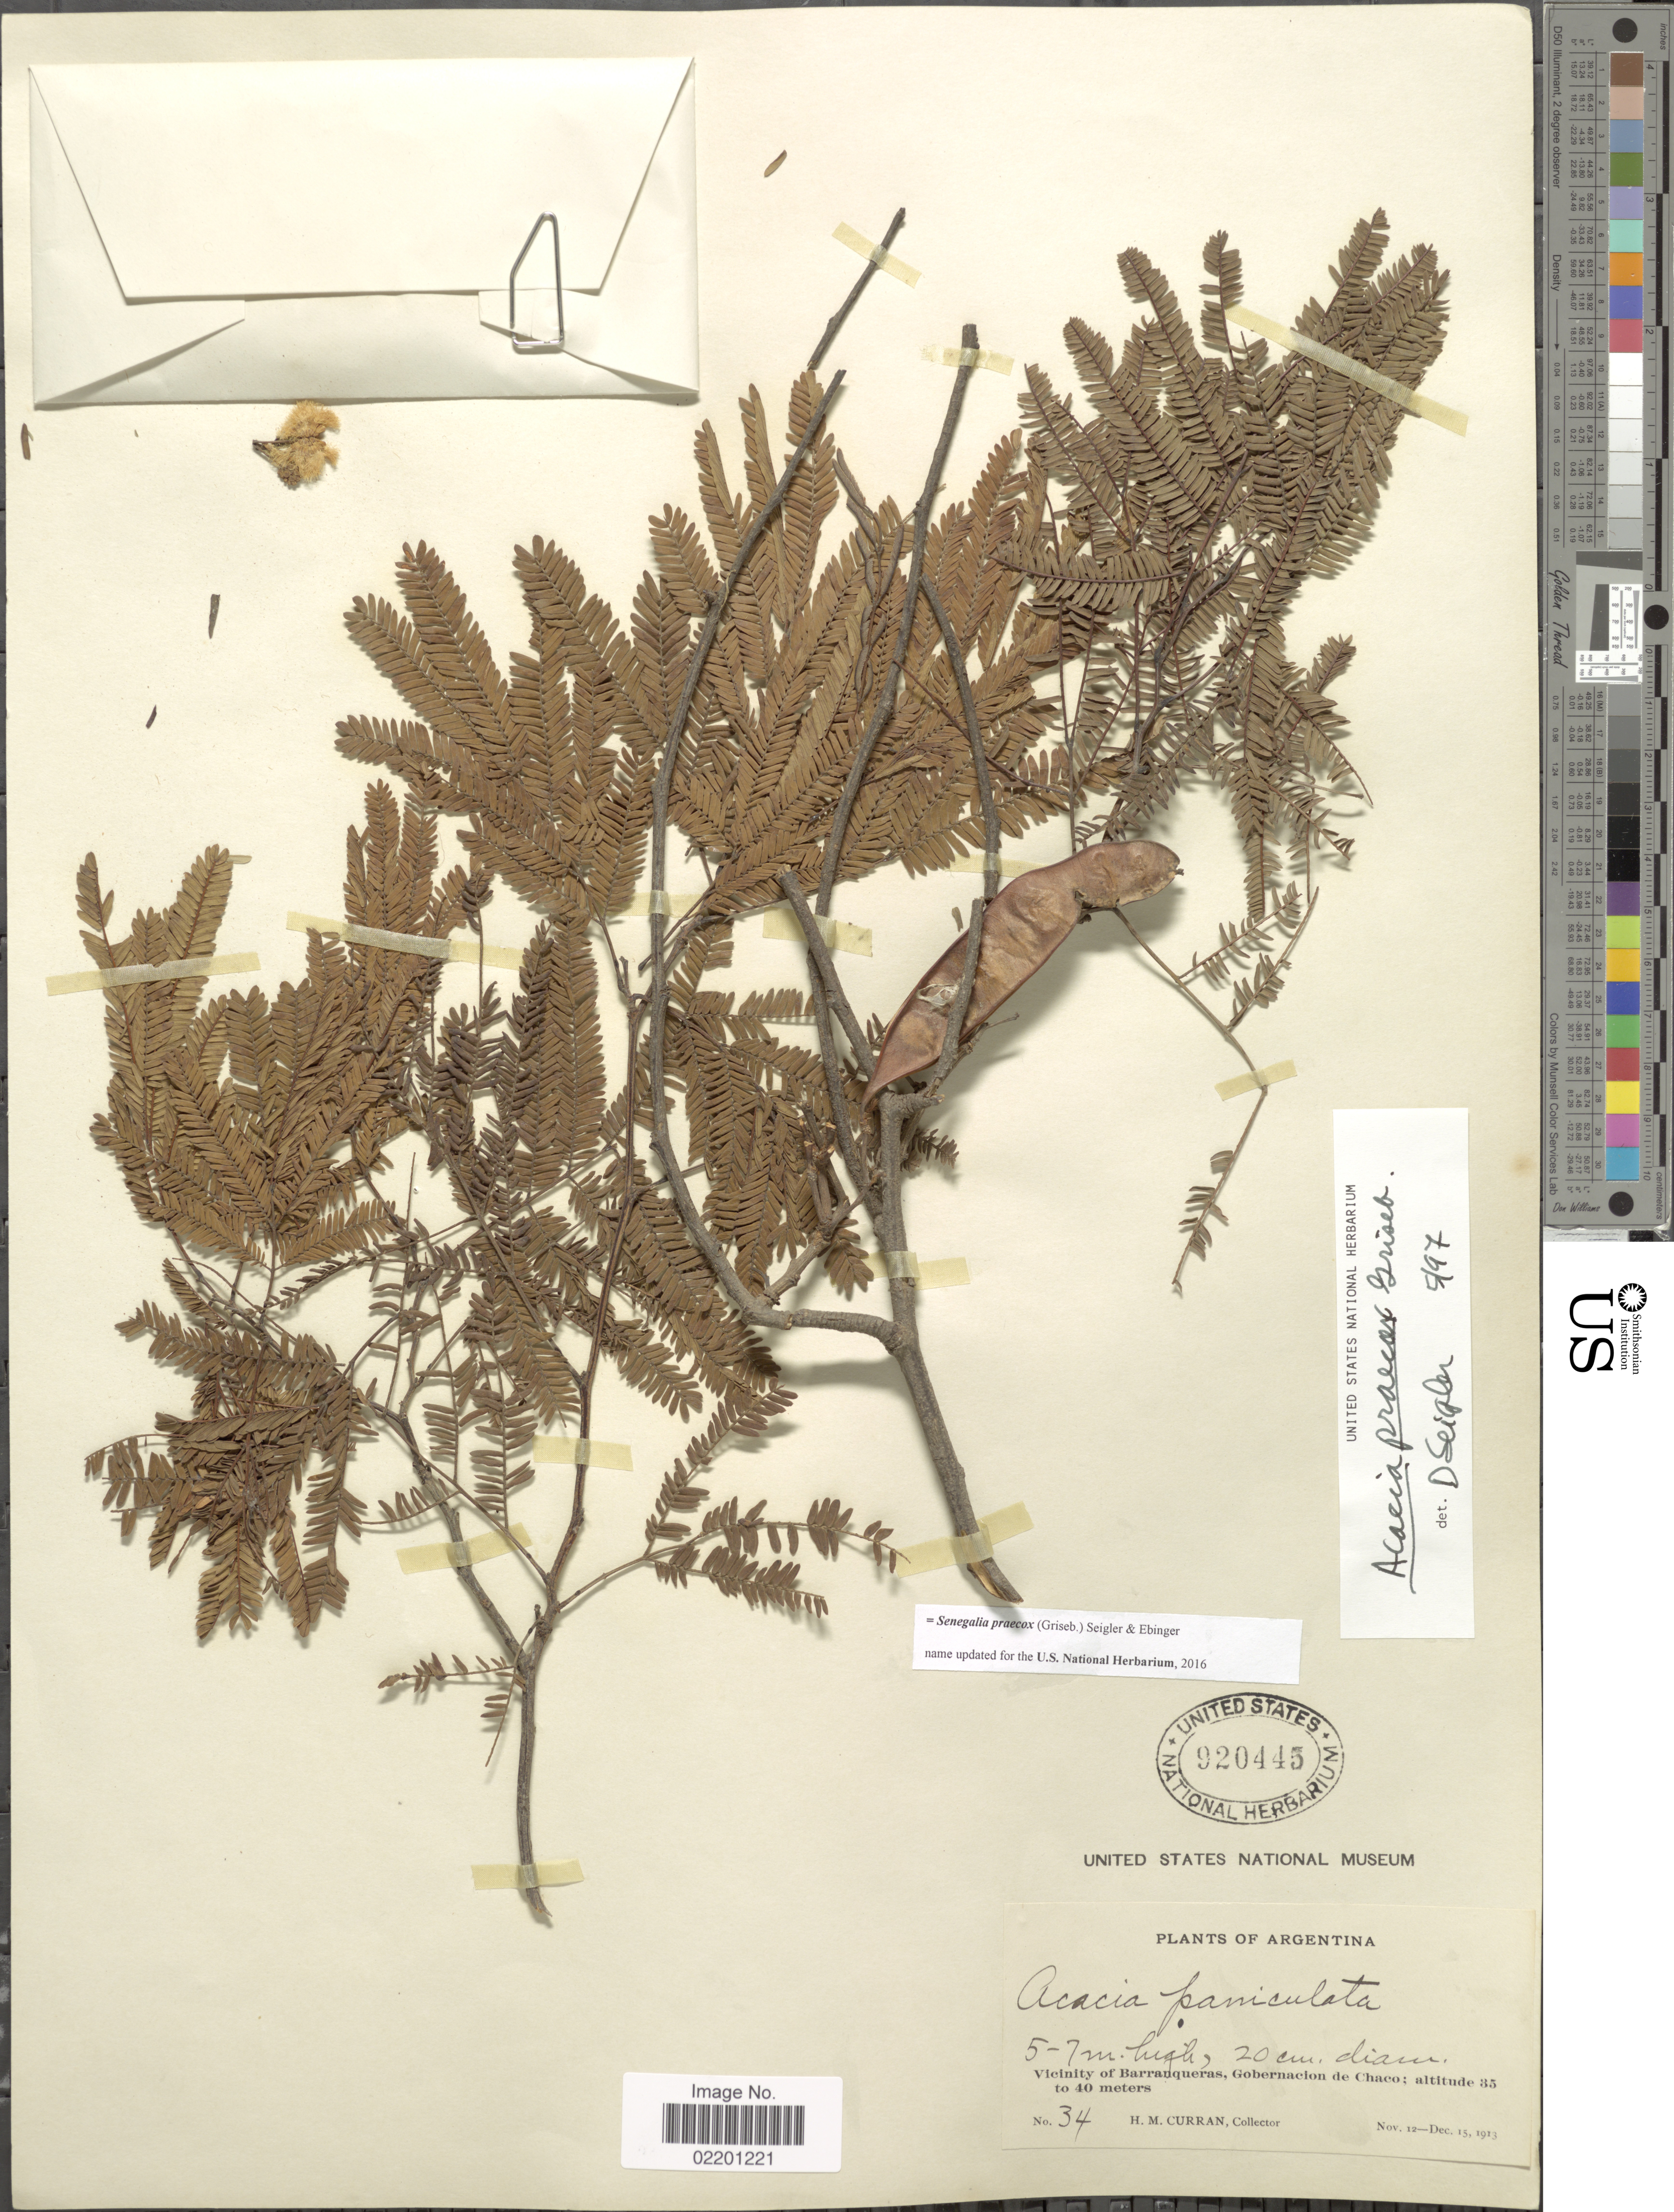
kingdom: Plantae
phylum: Tracheophyta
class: Magnoliopsida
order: Fabales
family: Fabaceae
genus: Senegalia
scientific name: Senegalia praecox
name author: (Griseb.) Seigler & Ebinger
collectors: H. M. Curran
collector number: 34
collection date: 1913-11-12/1913-12-15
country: Argentina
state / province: Chaco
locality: Vicinity of Barranqueras, Gobernacion de Chaco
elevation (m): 35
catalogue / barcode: US 920445